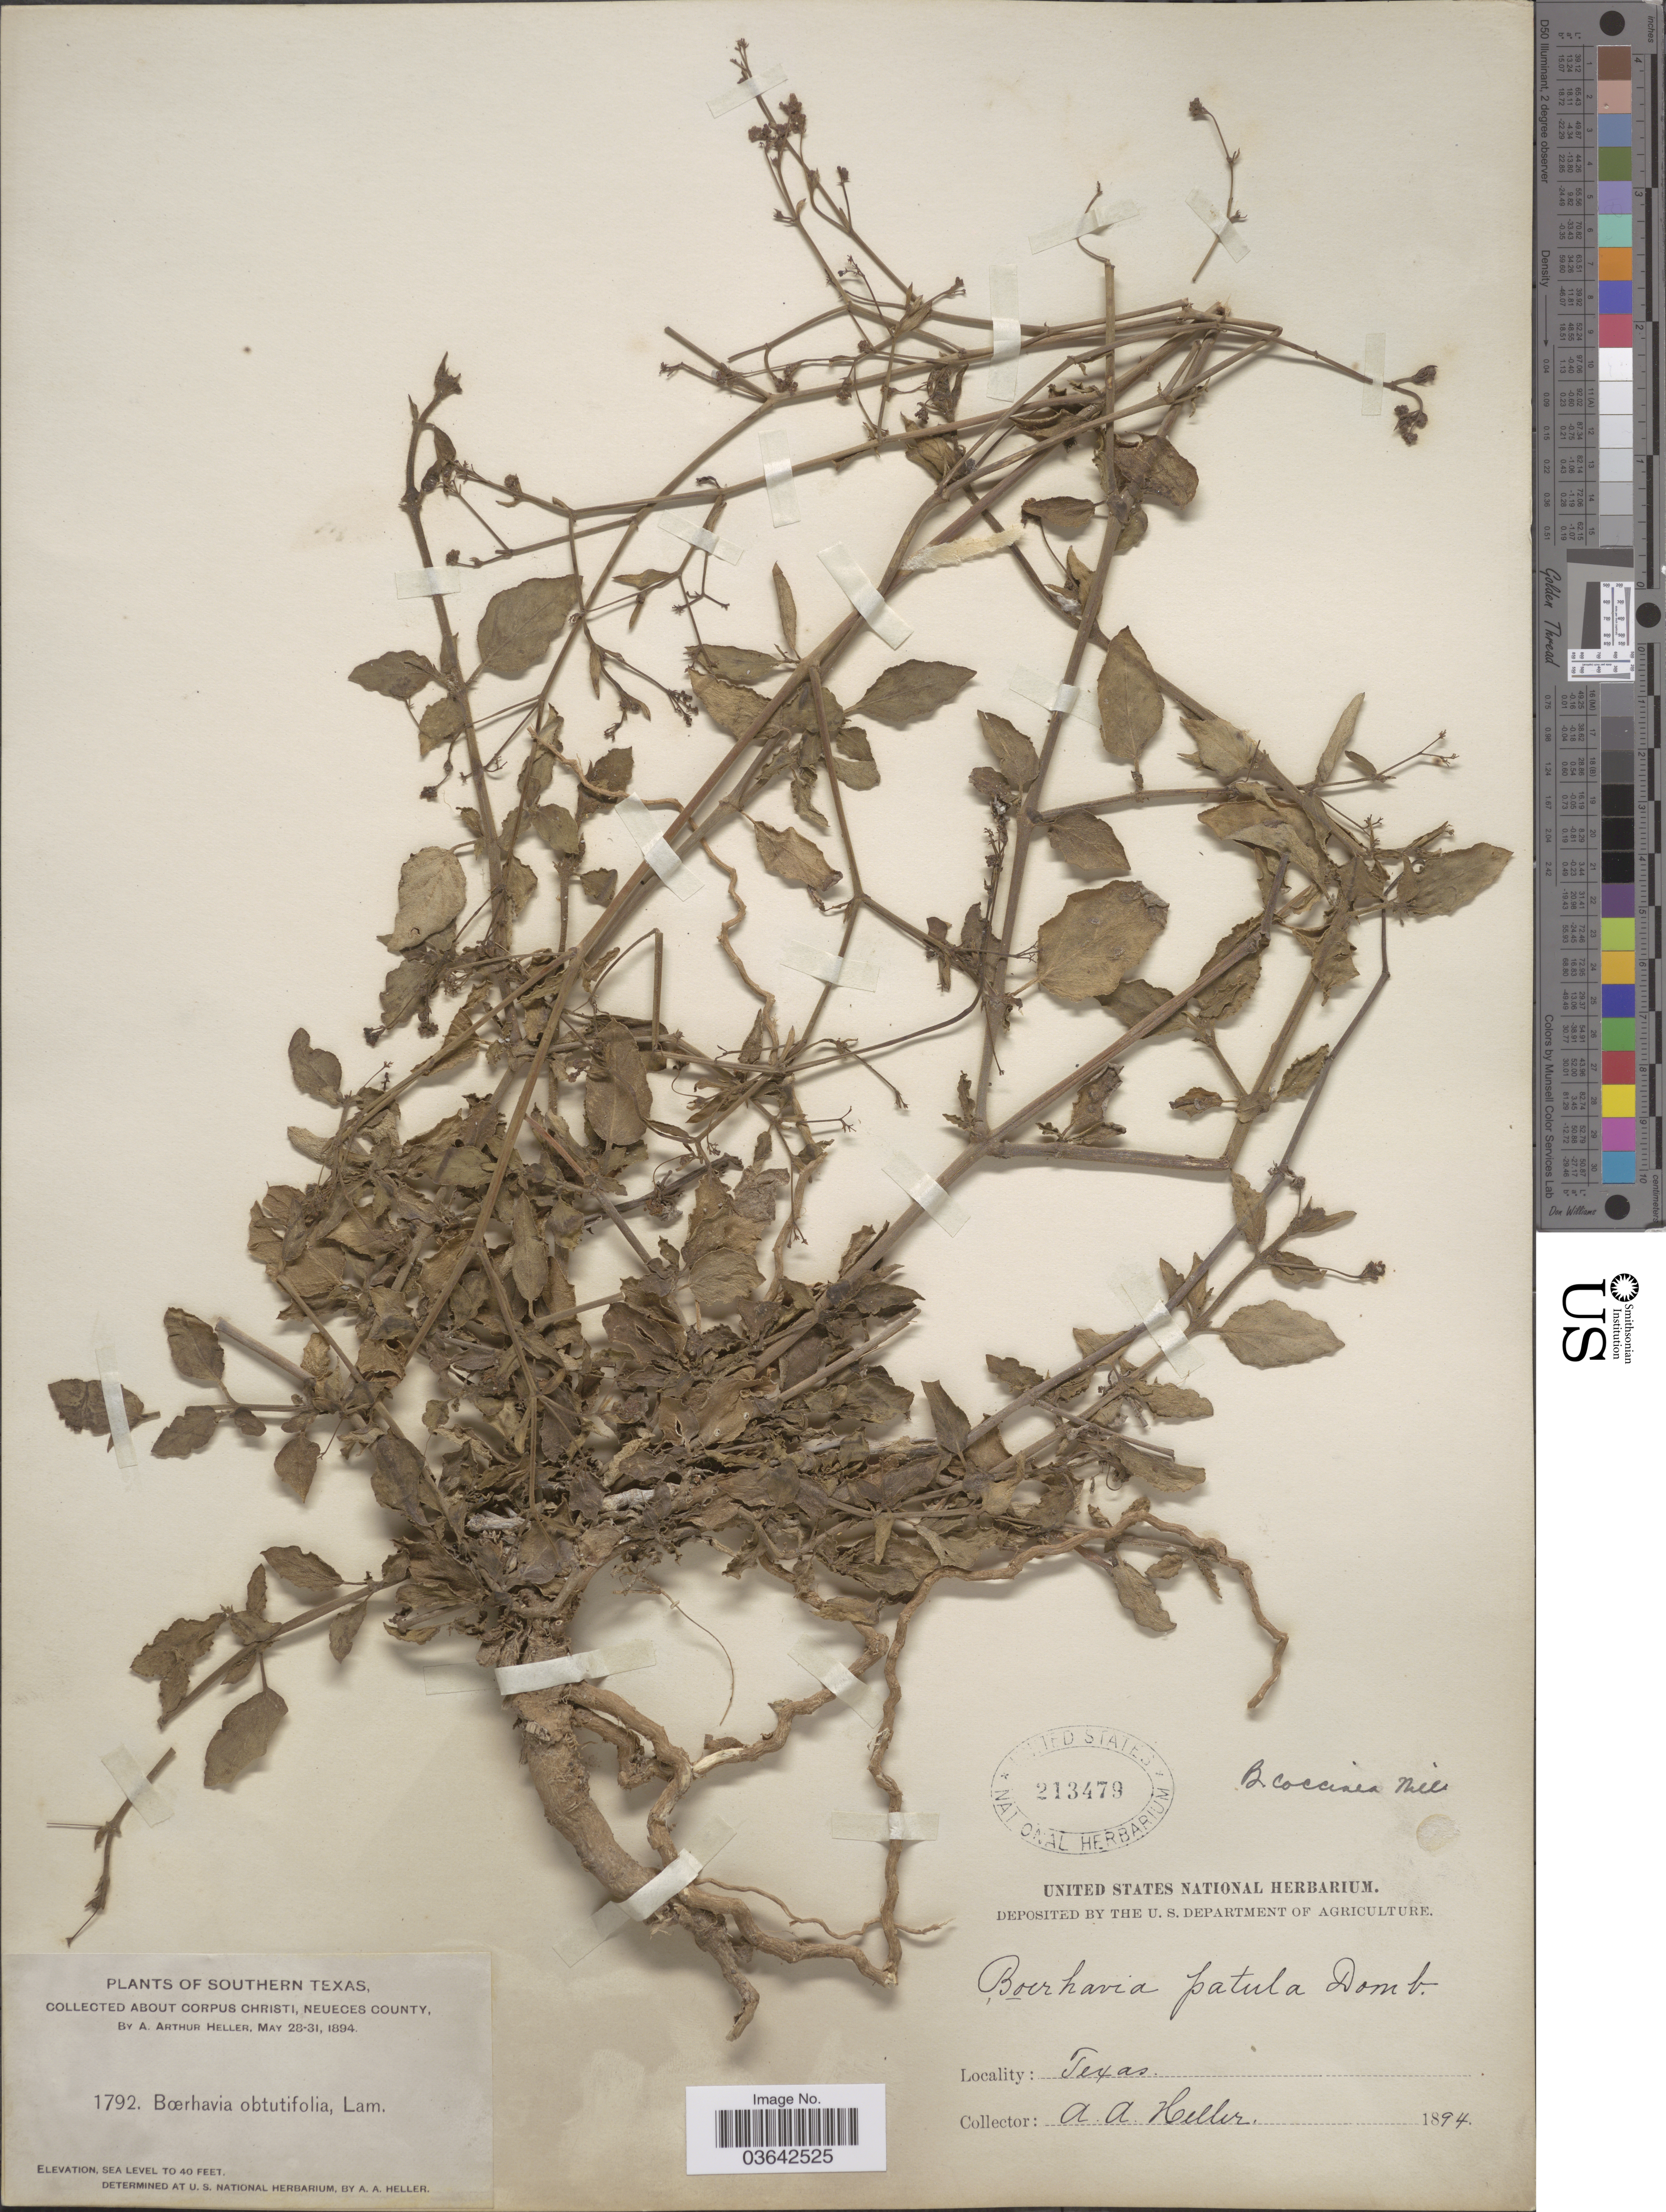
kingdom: Plantae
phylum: Tracheophyta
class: Magnoliopsida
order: Caryophyllales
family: Nyctaginaceae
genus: Boerhavia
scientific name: Boerhavia coccinea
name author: Mill.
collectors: A. A. Heller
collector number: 1792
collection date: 1894-05-28/1894-05-31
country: United States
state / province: Texas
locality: Southern Texas. About Corpus Christi, Neueces County.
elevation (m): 0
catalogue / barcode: US 213479